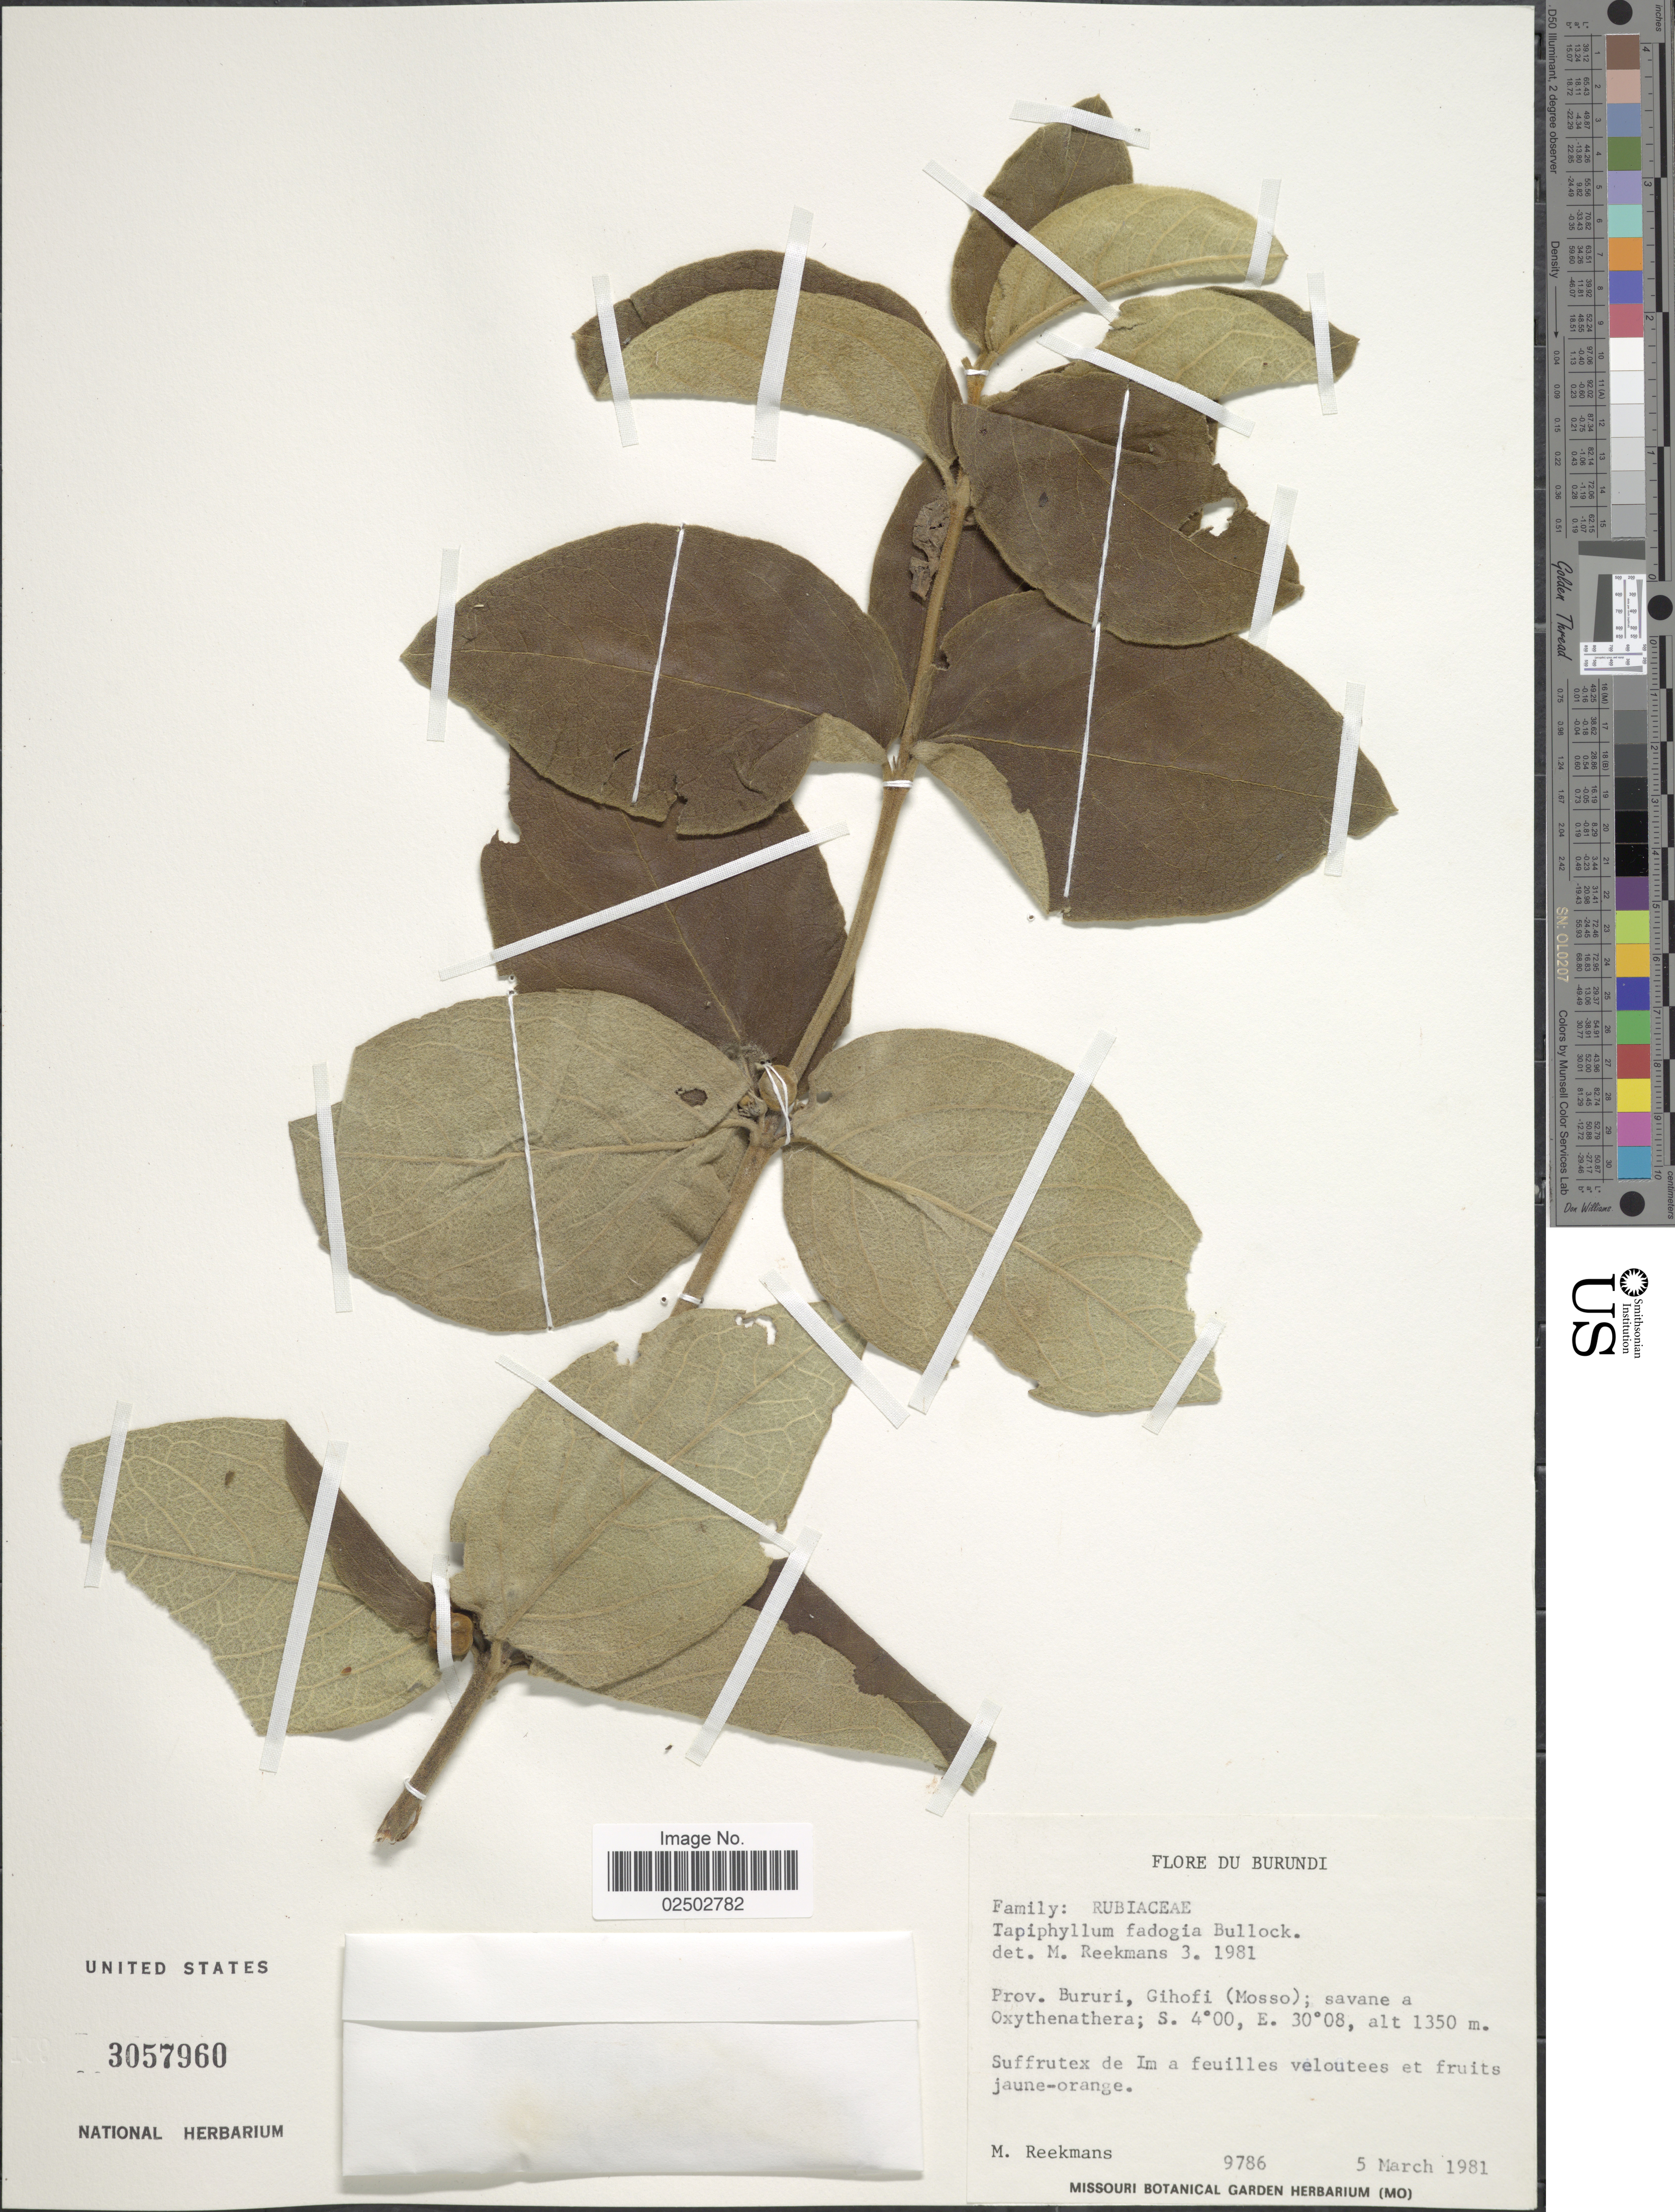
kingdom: Plantae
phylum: Tracheophyta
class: Magnoliopsida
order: Gentianales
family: Rubiaceae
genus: Tapiphyllum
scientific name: Tapiphyllum fadogia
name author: Bullock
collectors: M. Reekmans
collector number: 9786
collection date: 1981-03-05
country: Burundi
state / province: Bururi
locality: Du Burundi, Prov. Bururi, Gihofi (Mosso)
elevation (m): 1350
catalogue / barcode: US 3057960